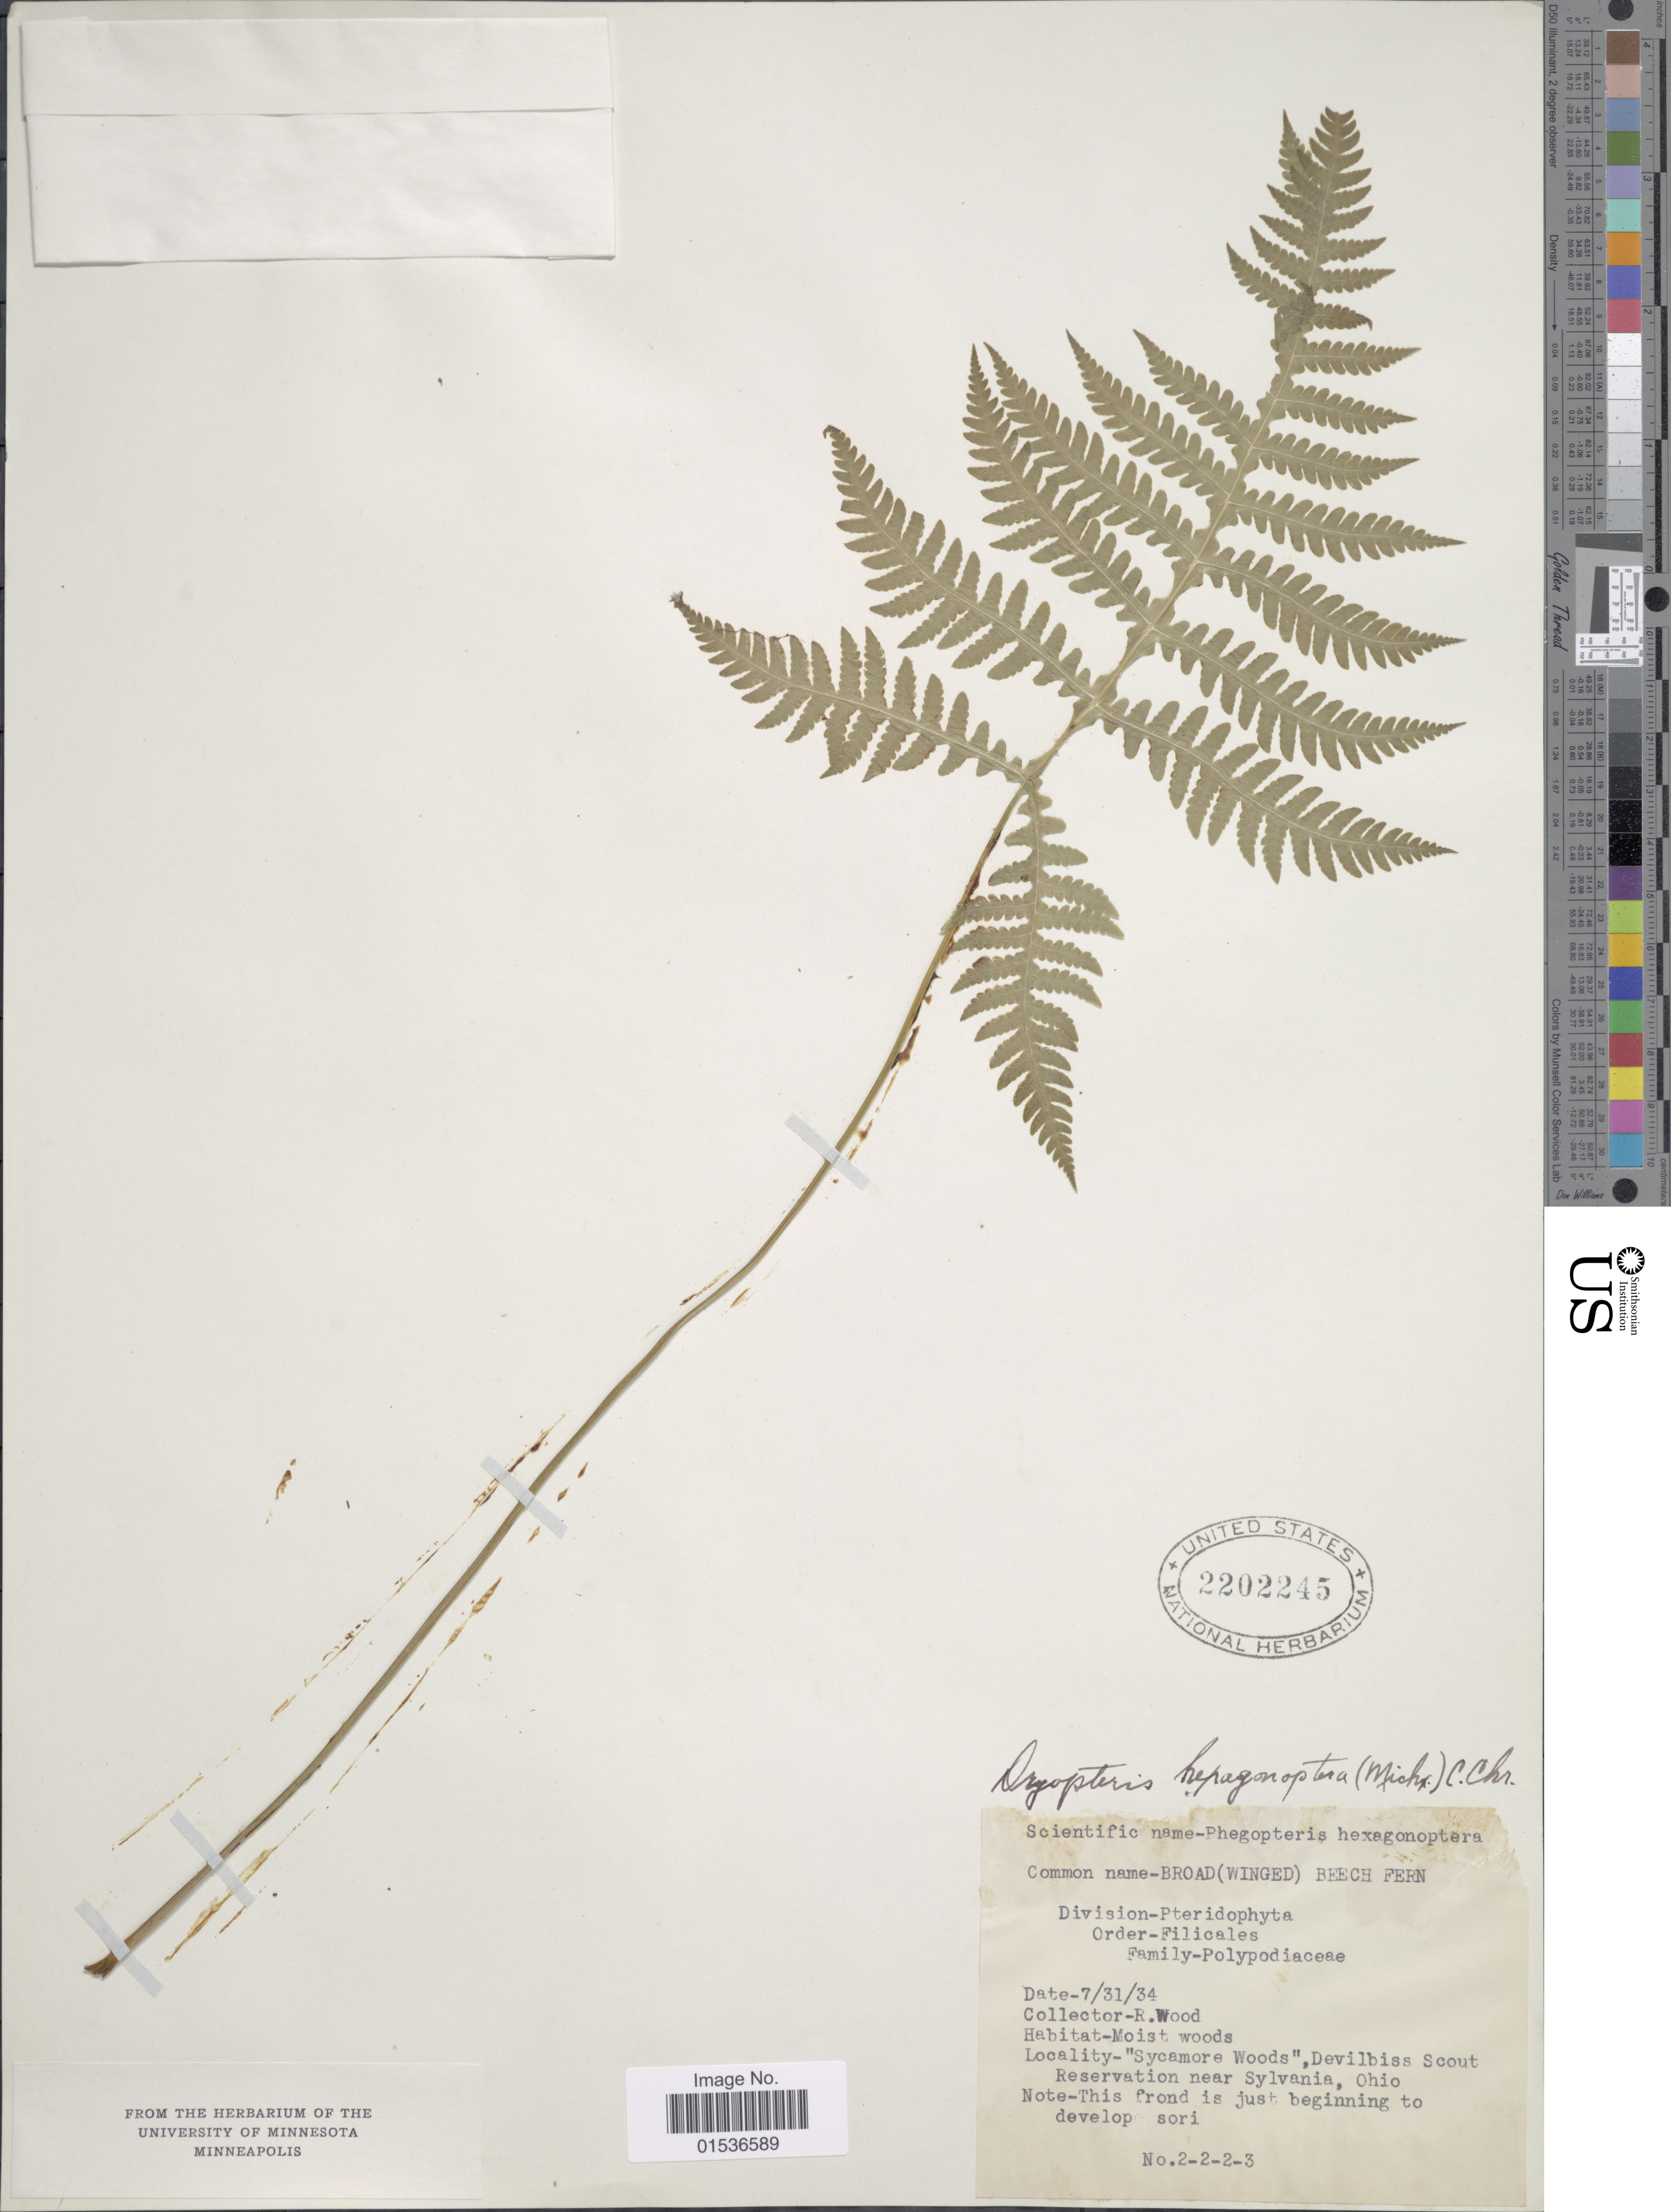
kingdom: Plantae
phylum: Tracheophyta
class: Polypodiopsida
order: Polypodiales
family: Thelypteridaceae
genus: Phegopteris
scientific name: Phegopteris hexagonoptera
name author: (Michx.) Fée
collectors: R. Wood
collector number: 2-2-2-3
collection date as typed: Transcribed d/m/y: 31/7/34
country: United States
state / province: Ohio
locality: Sycamore Woods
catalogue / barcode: US 2202245